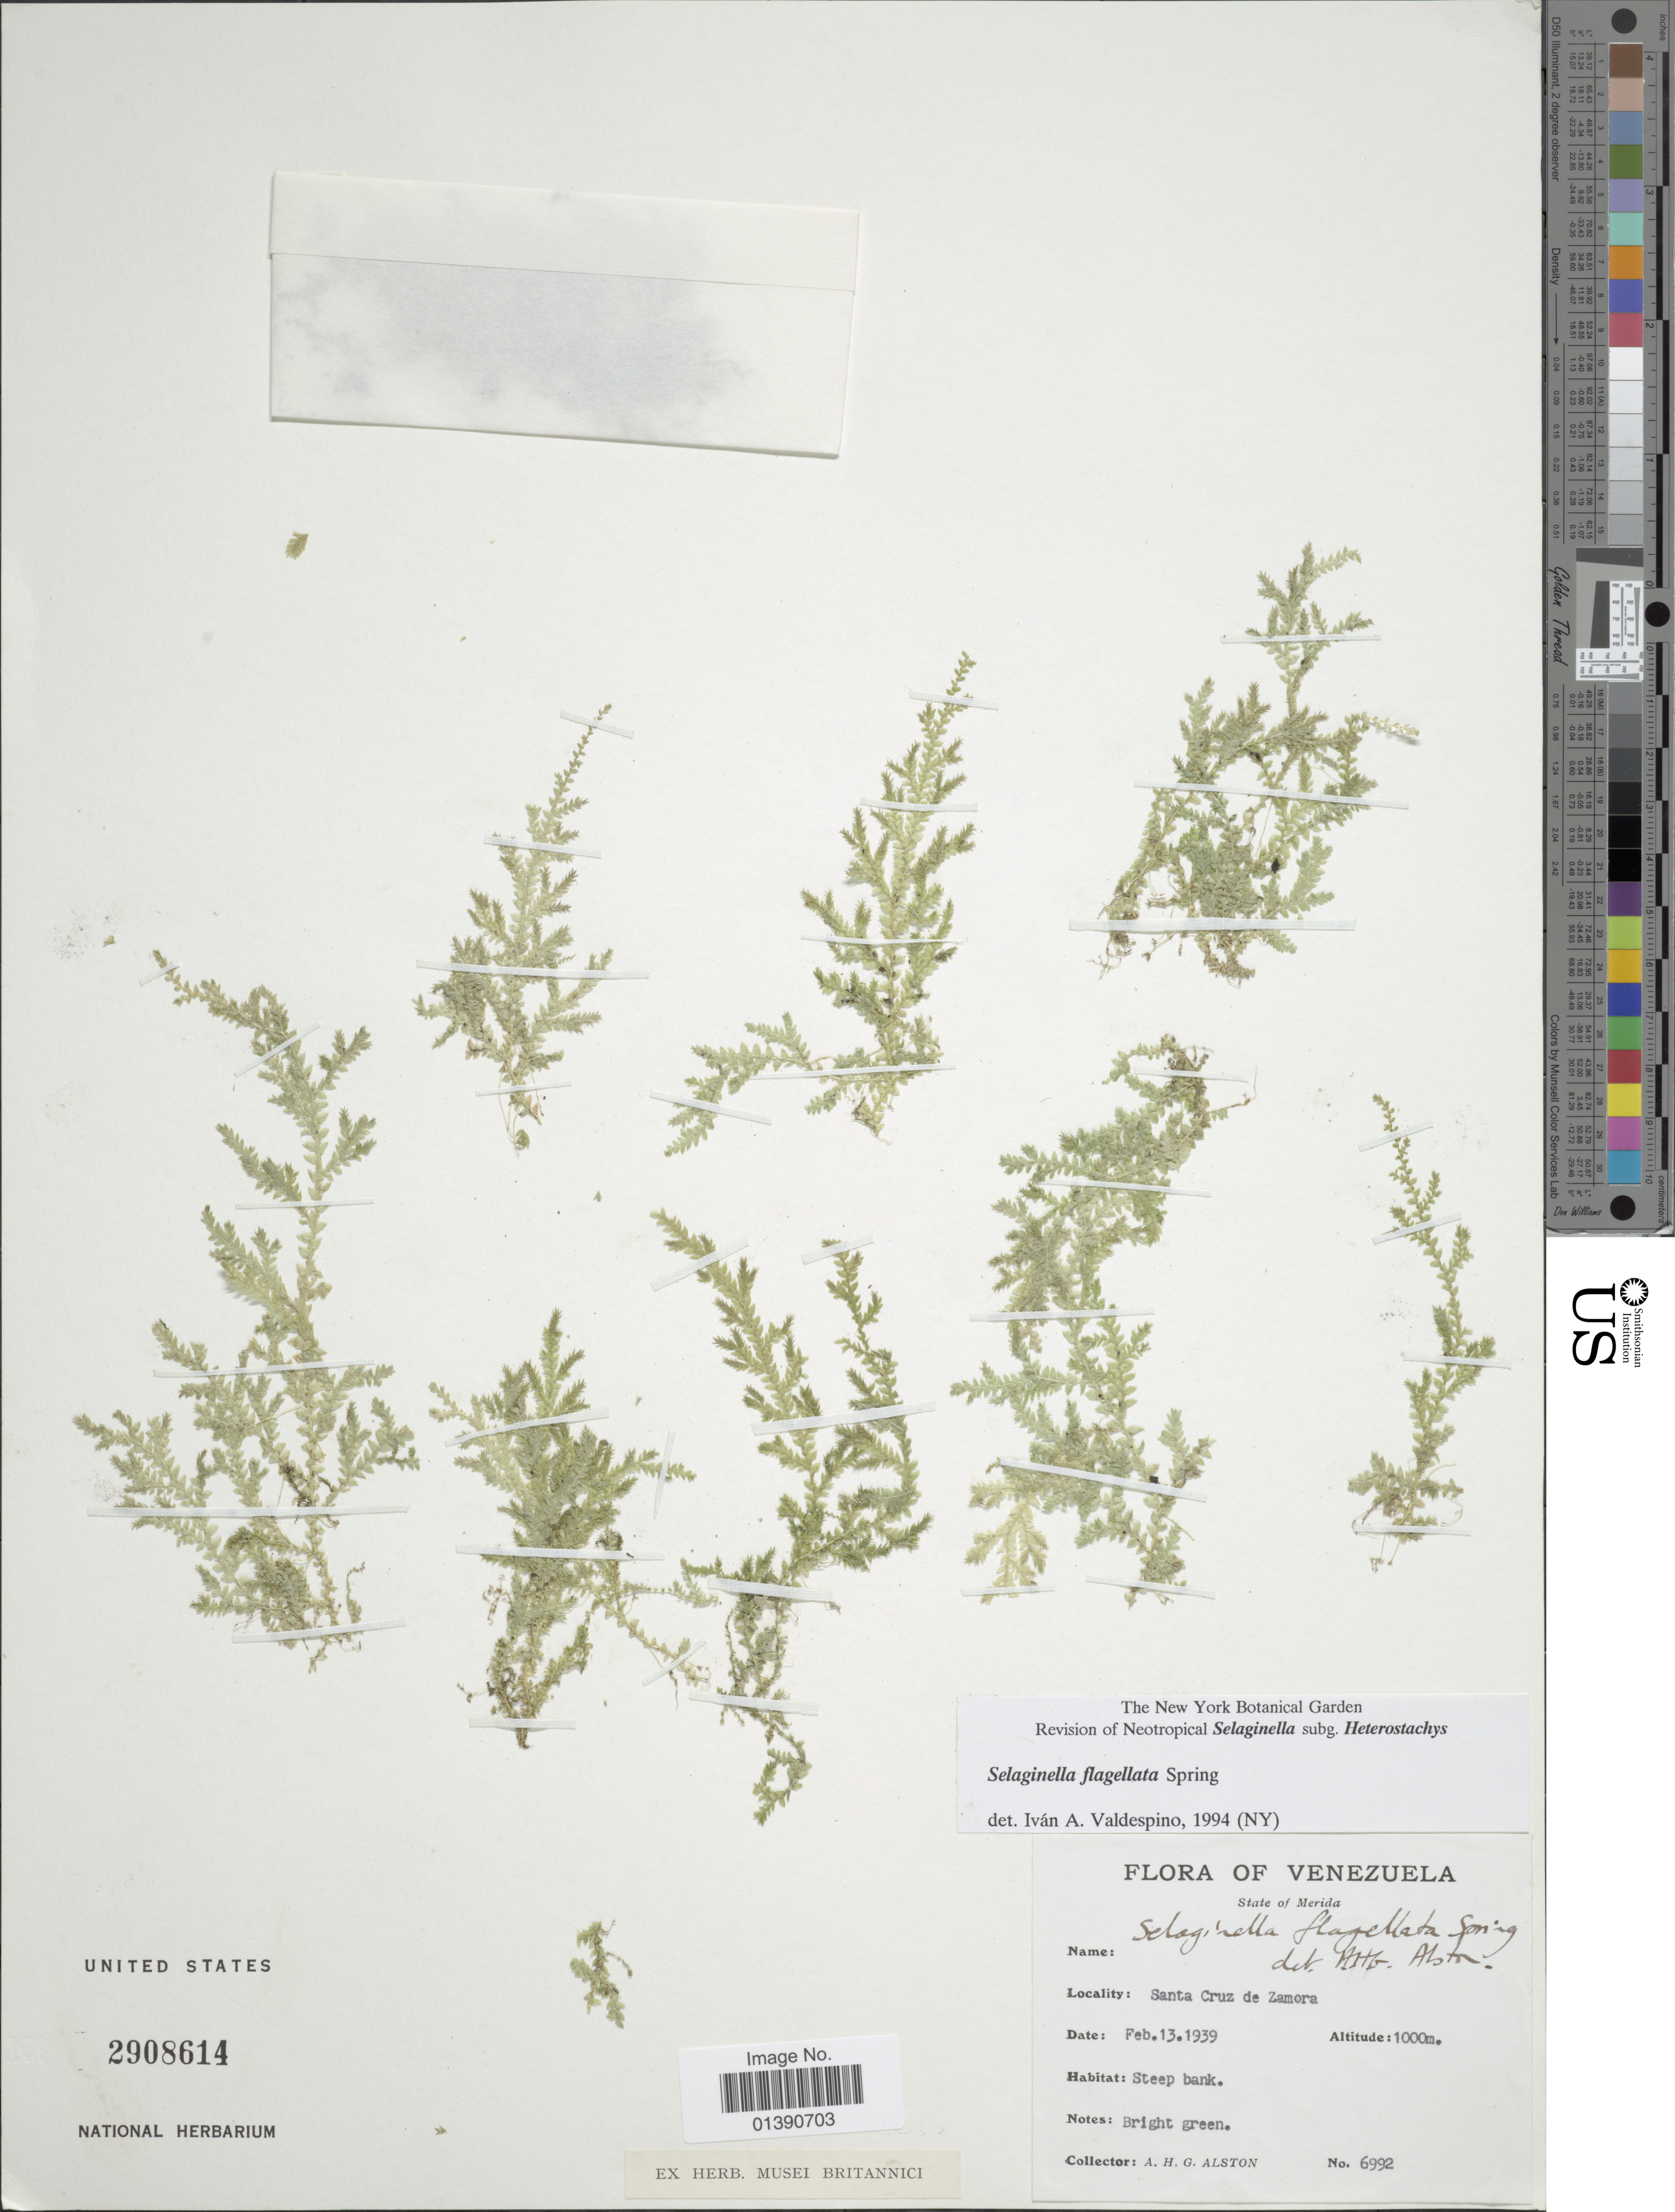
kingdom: Plantae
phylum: Tracheophyta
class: Lycopodiopsida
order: Selaginellales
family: Selaginellaceae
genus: Selaginella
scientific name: Selaginella flagellata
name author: Spring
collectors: A. H. Alston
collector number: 6992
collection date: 1939-02-13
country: Venezuela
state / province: Mérida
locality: Santa Cruz de Zamora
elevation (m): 1000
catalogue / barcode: US 2908614